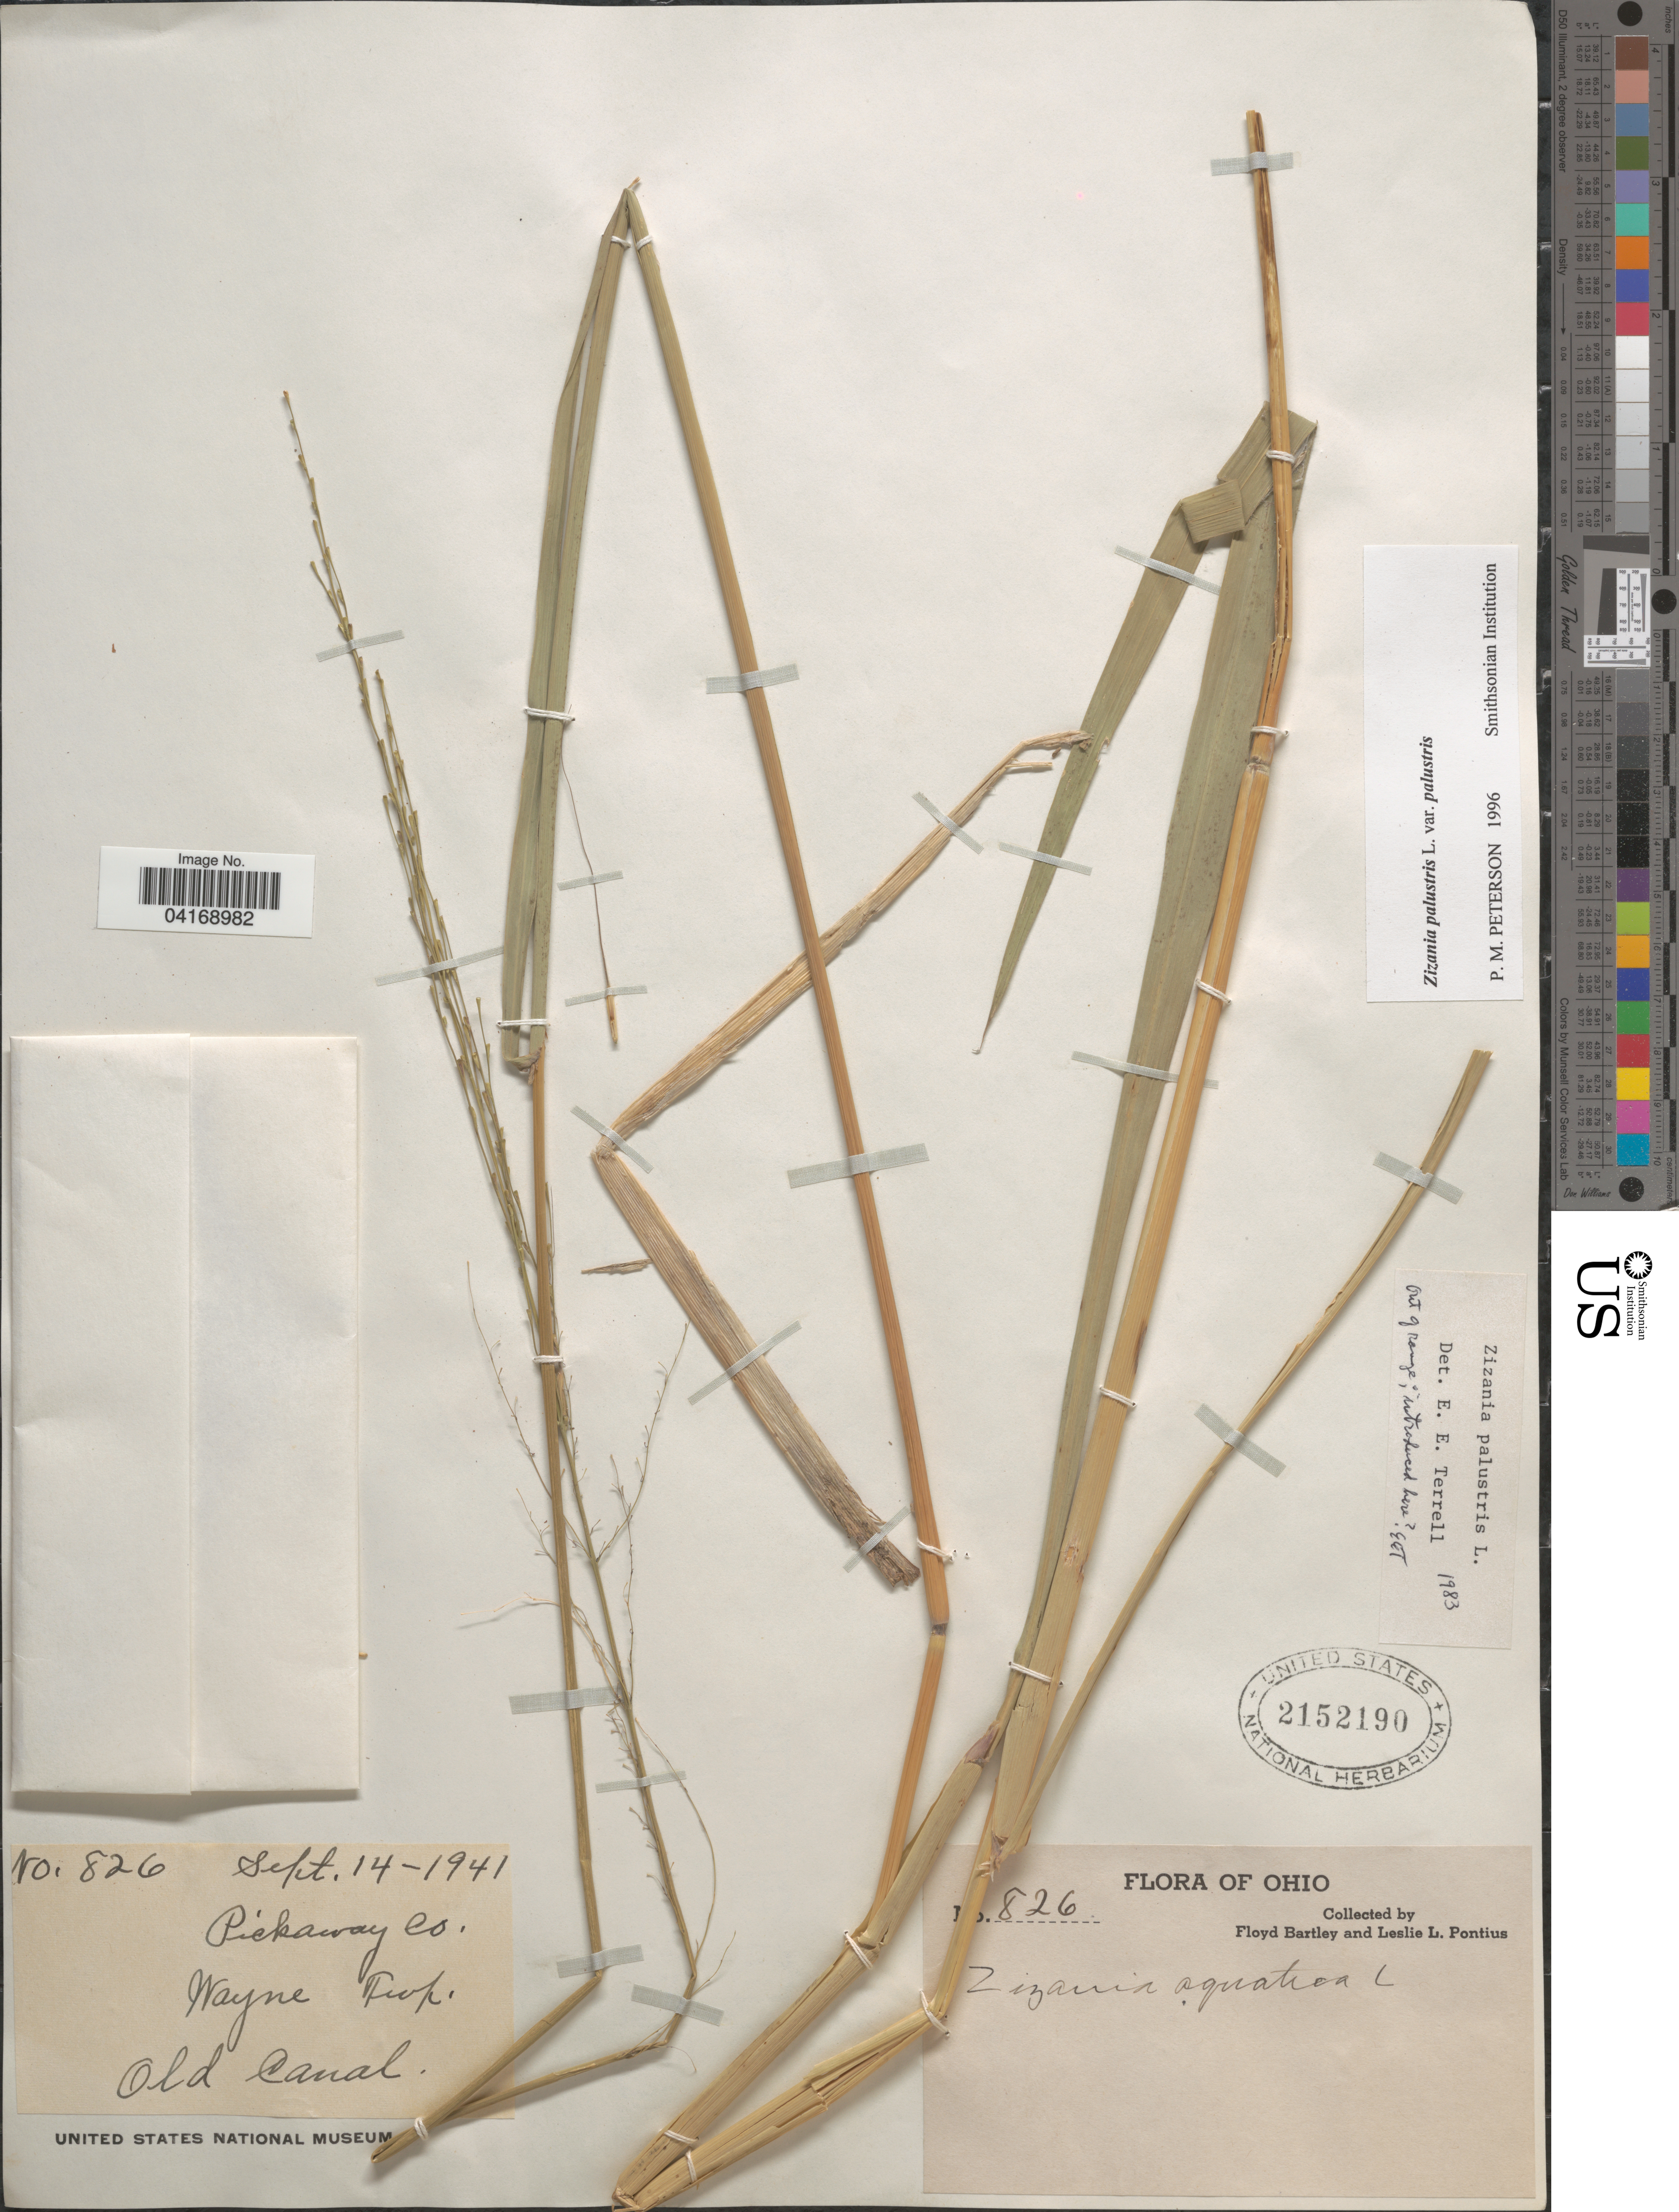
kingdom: Plantae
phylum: Tracheophyta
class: Liliopsida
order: Poales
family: Poaceae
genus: Zizania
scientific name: Zizania palustris var. palustris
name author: L.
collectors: F. Bartley & L. Pontius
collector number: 826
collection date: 1941-09-14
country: United States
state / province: Ohio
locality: Pickaway Co. Wayne Twp. Old Canal.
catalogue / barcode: US 2152190